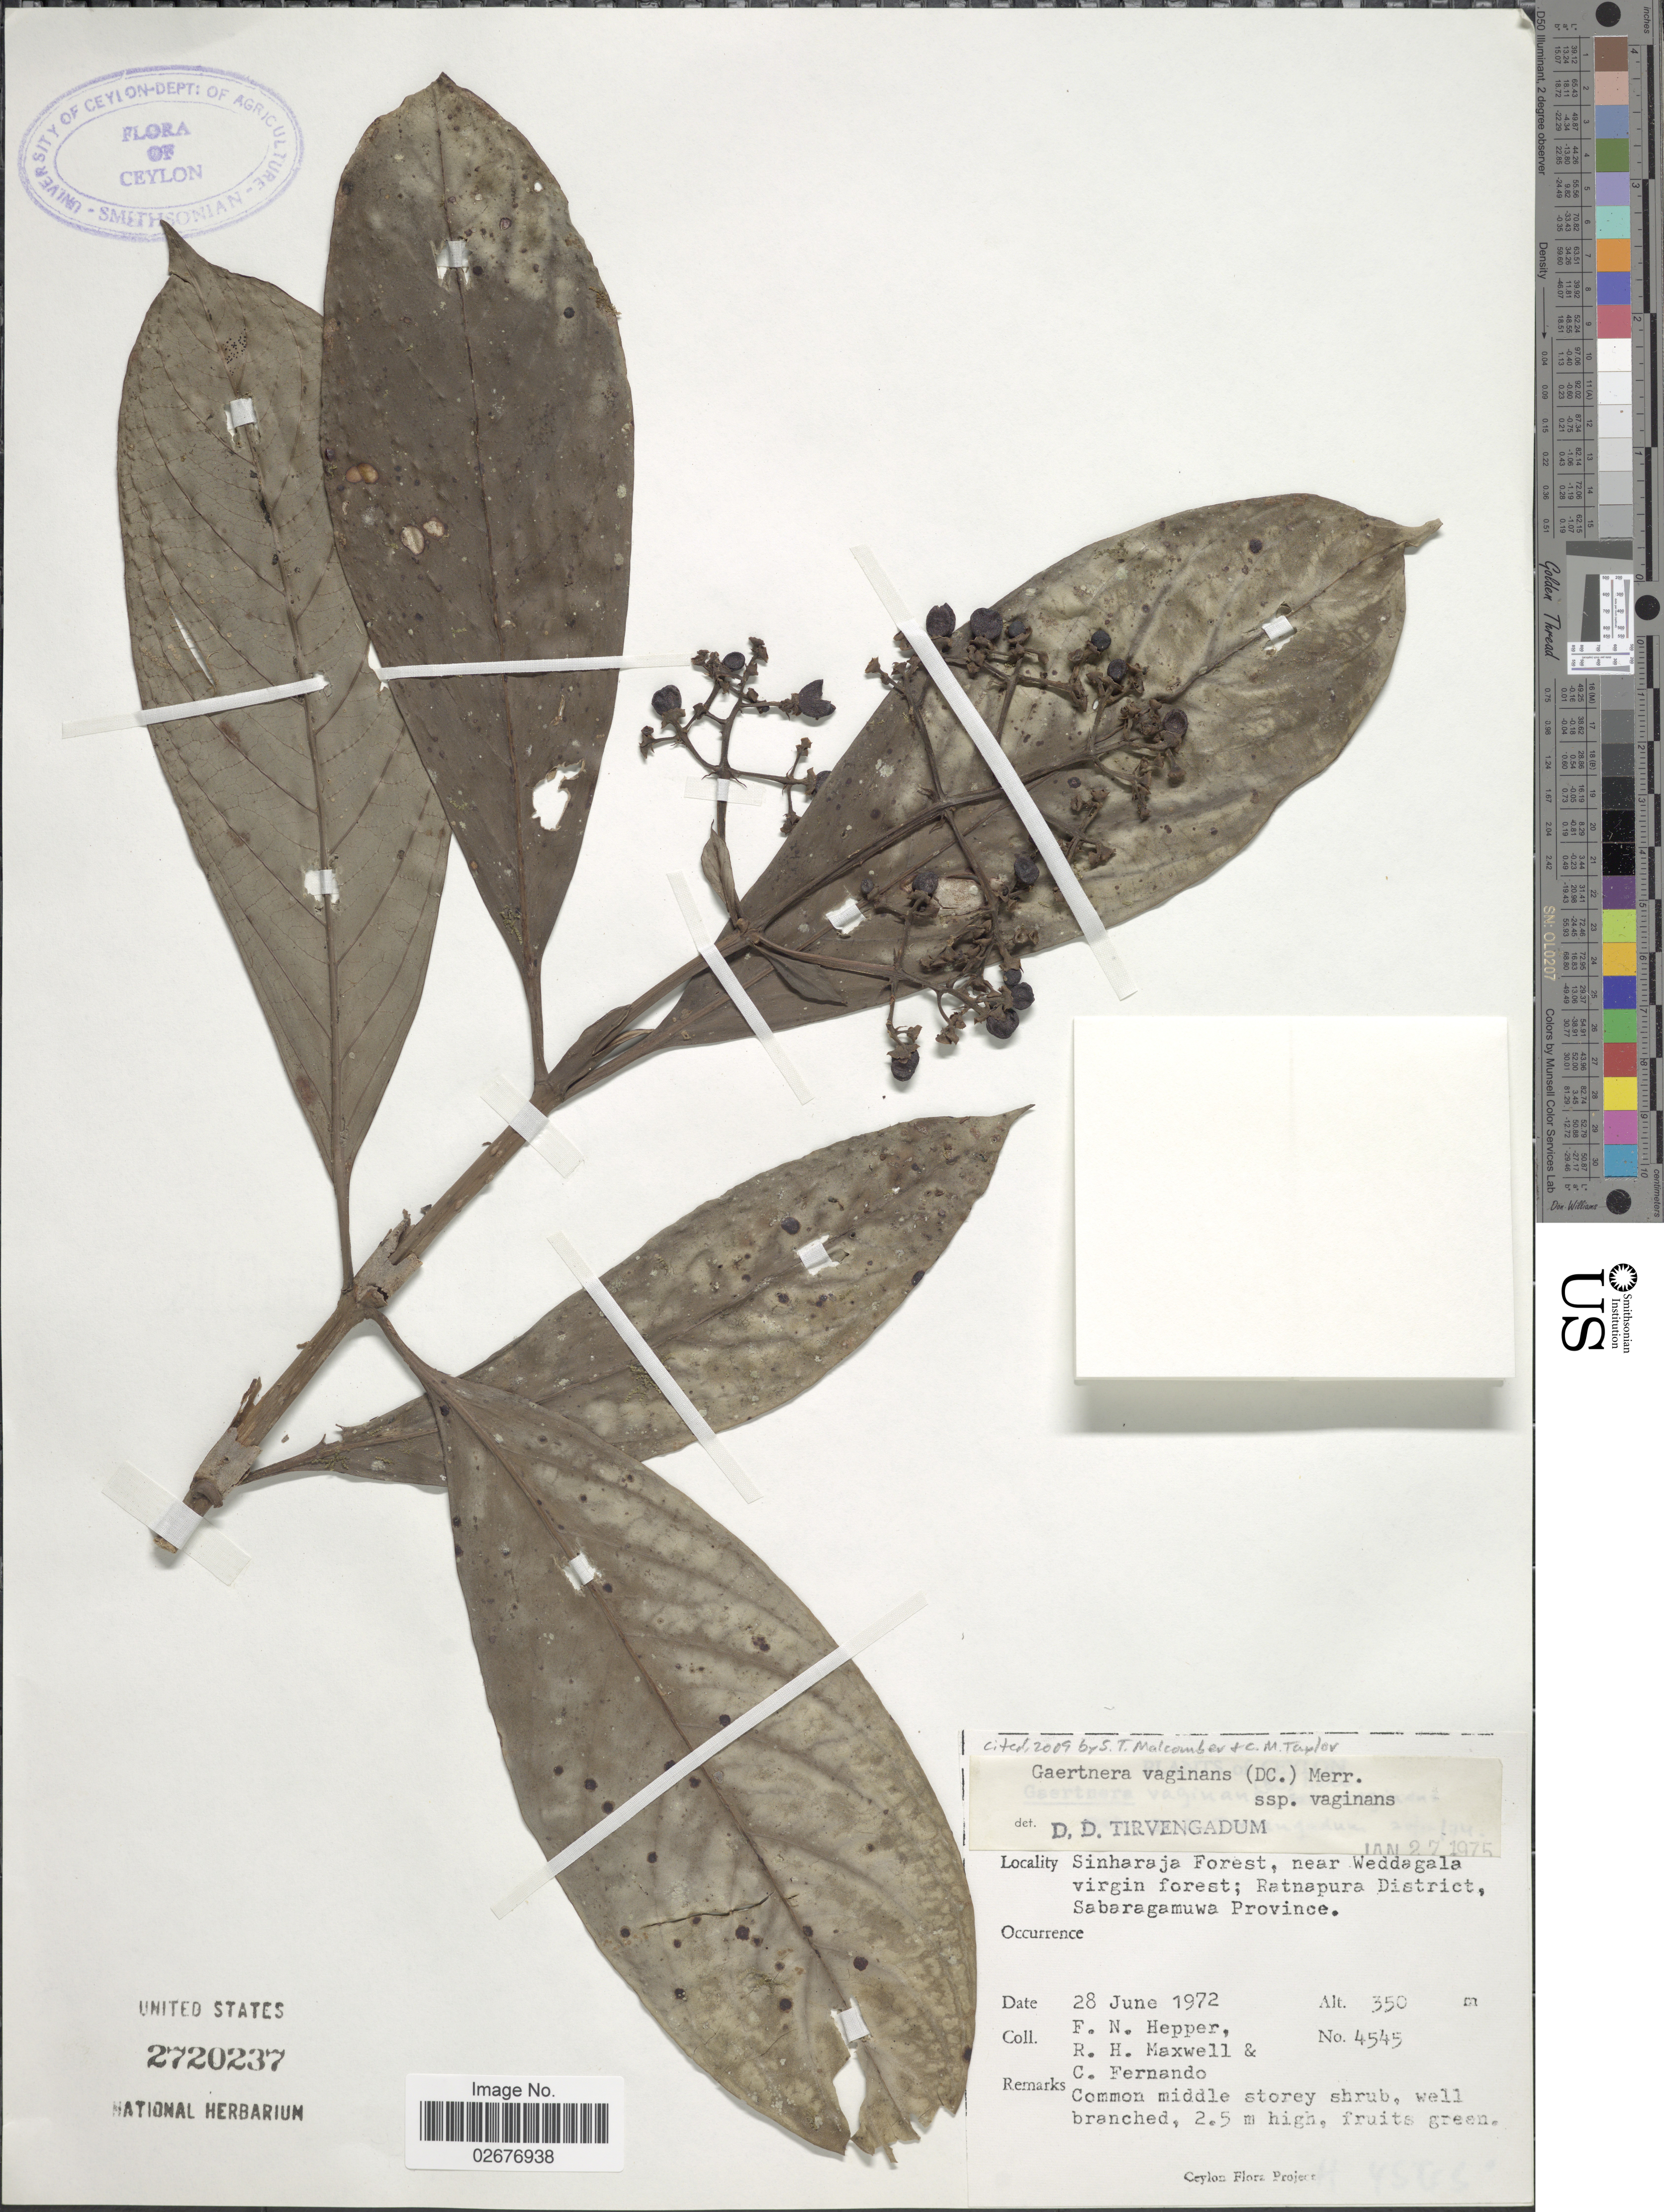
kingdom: Plantae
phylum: Tracheophyta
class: Magnoliopsida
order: Gentianales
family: Rubiaceae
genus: Gaertnera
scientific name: Gaertnera vaginans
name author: (DC.) Merr.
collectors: F. Hepper, R. Maxwell & C. Fernando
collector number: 4545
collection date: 1972-06-28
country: Sri Lanka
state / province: Sabaragamuwa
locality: Ceylon, Sinharaja Forest, near Weddagala virgin forest; Ratnapura District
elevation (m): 350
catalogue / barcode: US 2720237